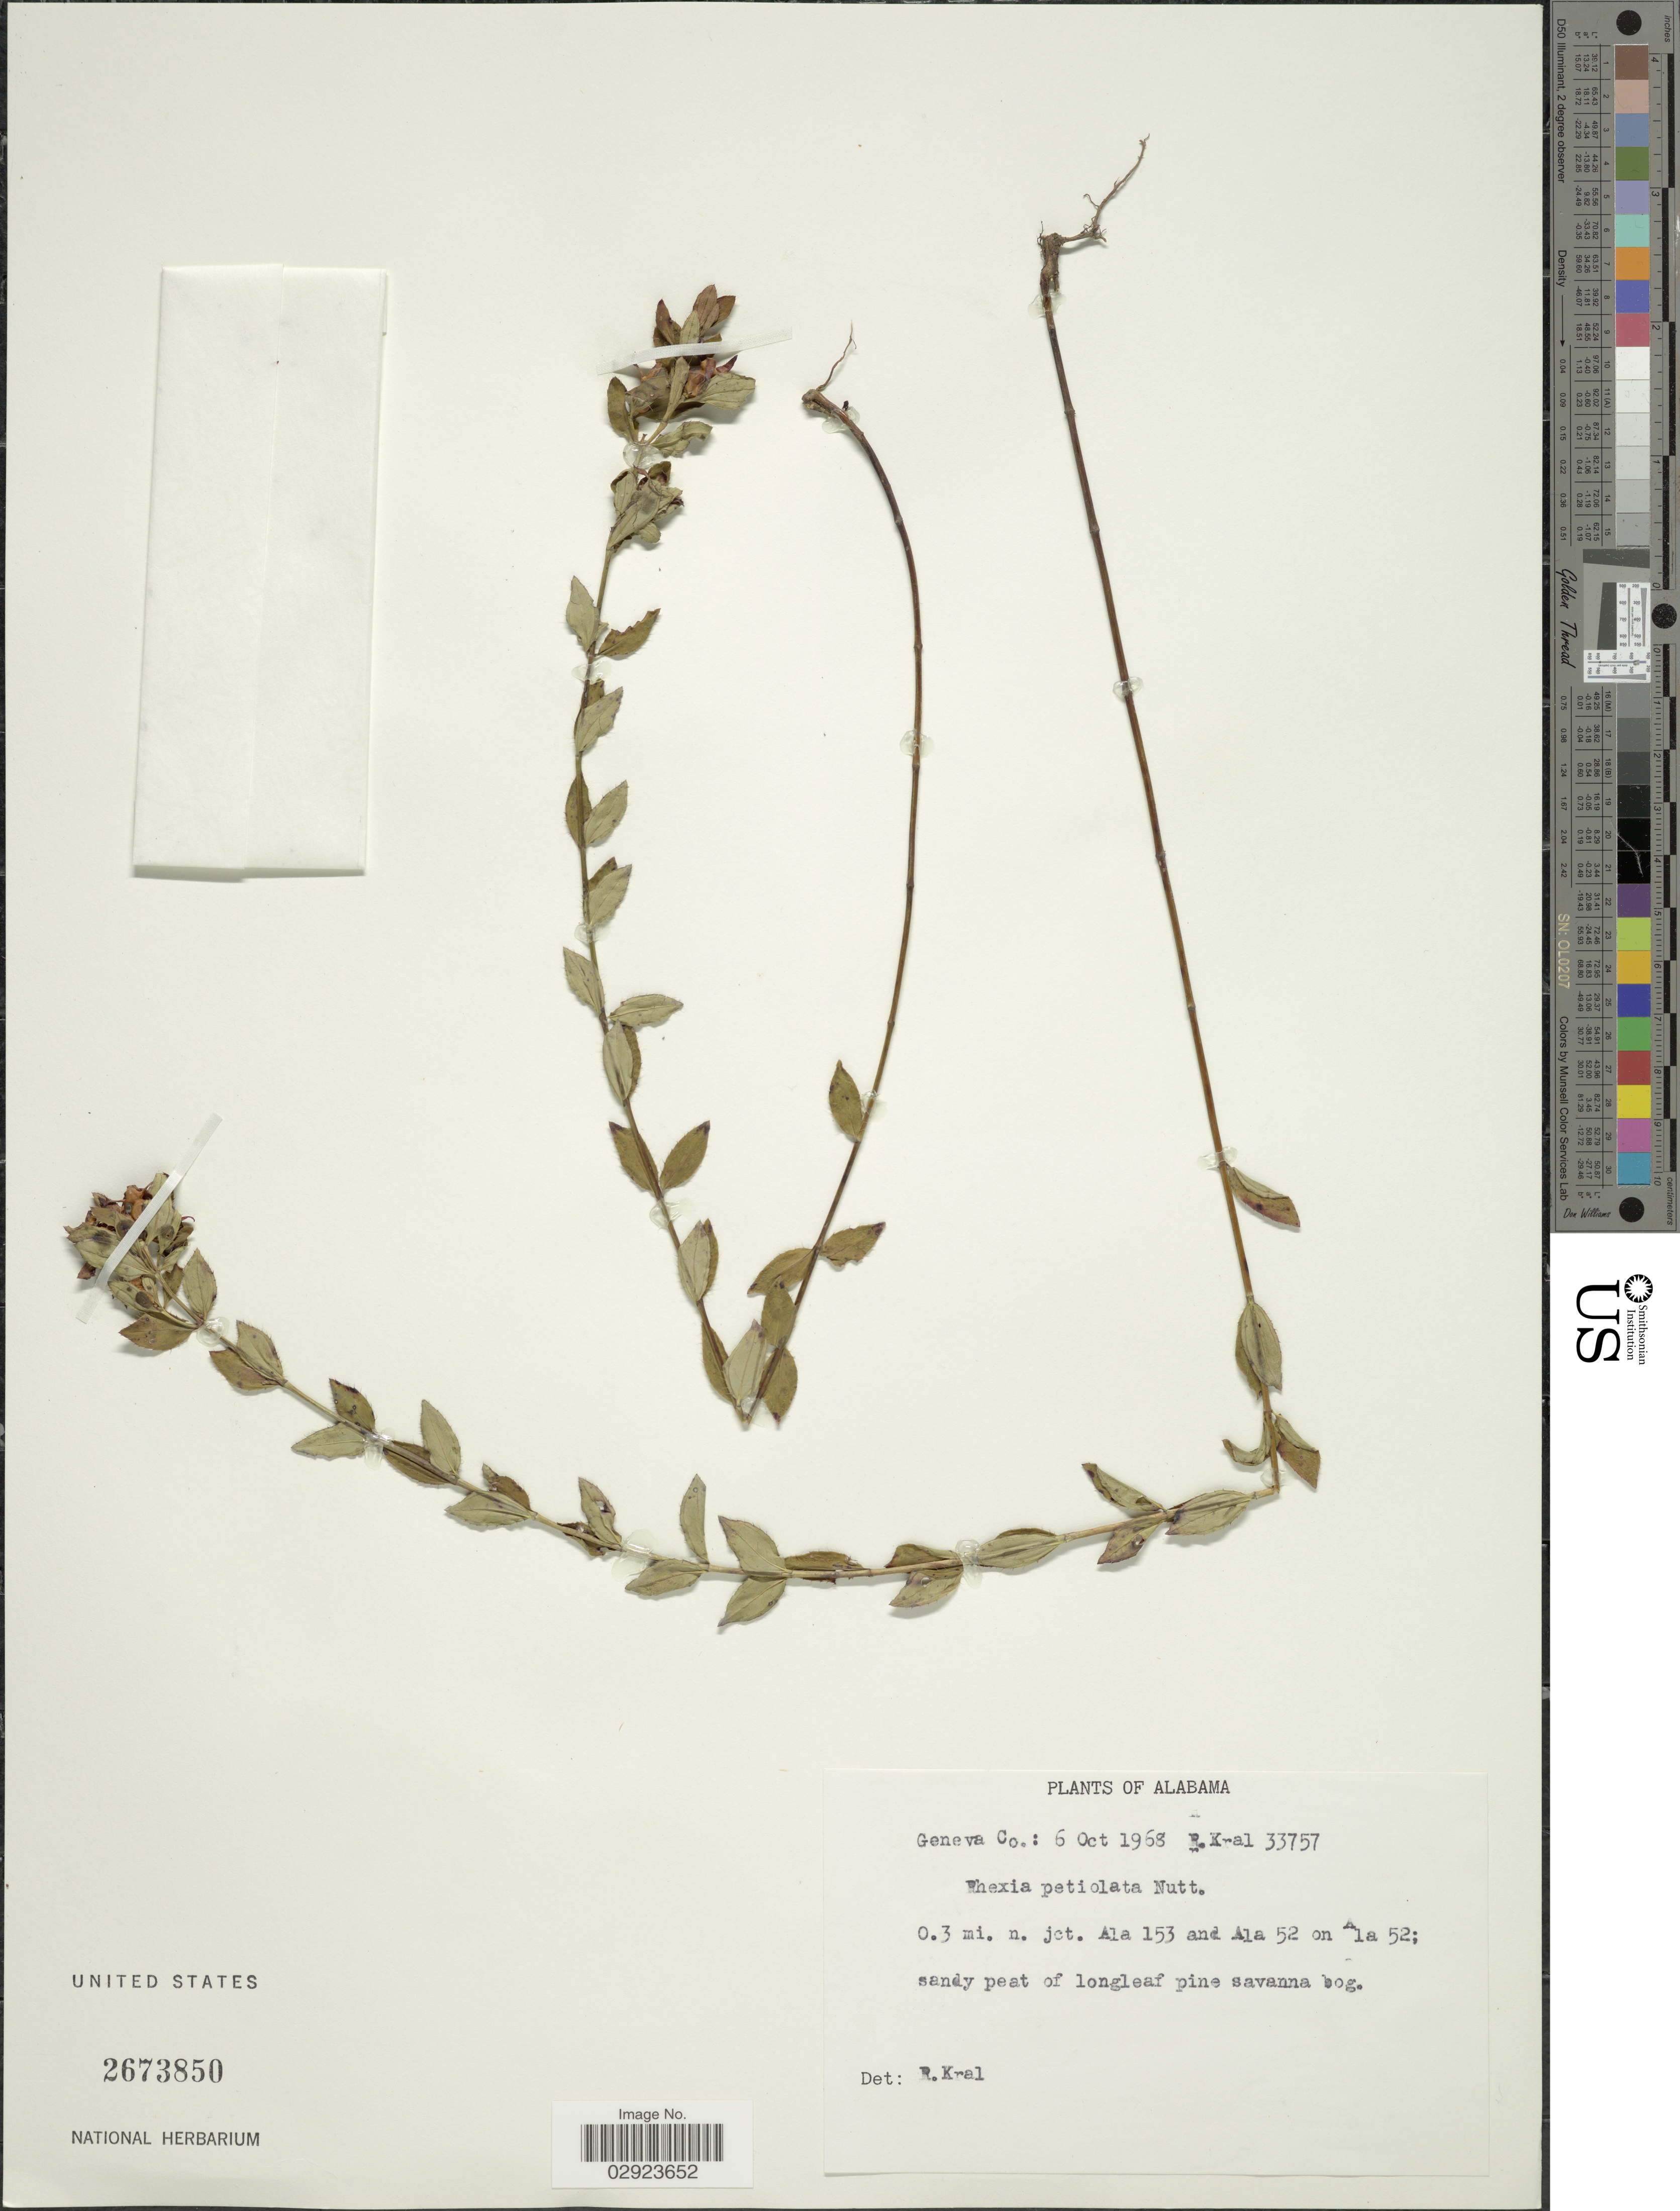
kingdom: Plantae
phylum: Tracheophyta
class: Magnoliopsida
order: Myrtales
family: Melastomataceae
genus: Rhexia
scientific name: Rhexia petiolata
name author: Walter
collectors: R. Kral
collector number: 33757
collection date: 1968-10-06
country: United States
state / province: Alabama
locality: Geneva Co. 0.3 mi. n. jct. Ala 153 and Ala 52 on Ala 52.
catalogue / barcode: US 2673850